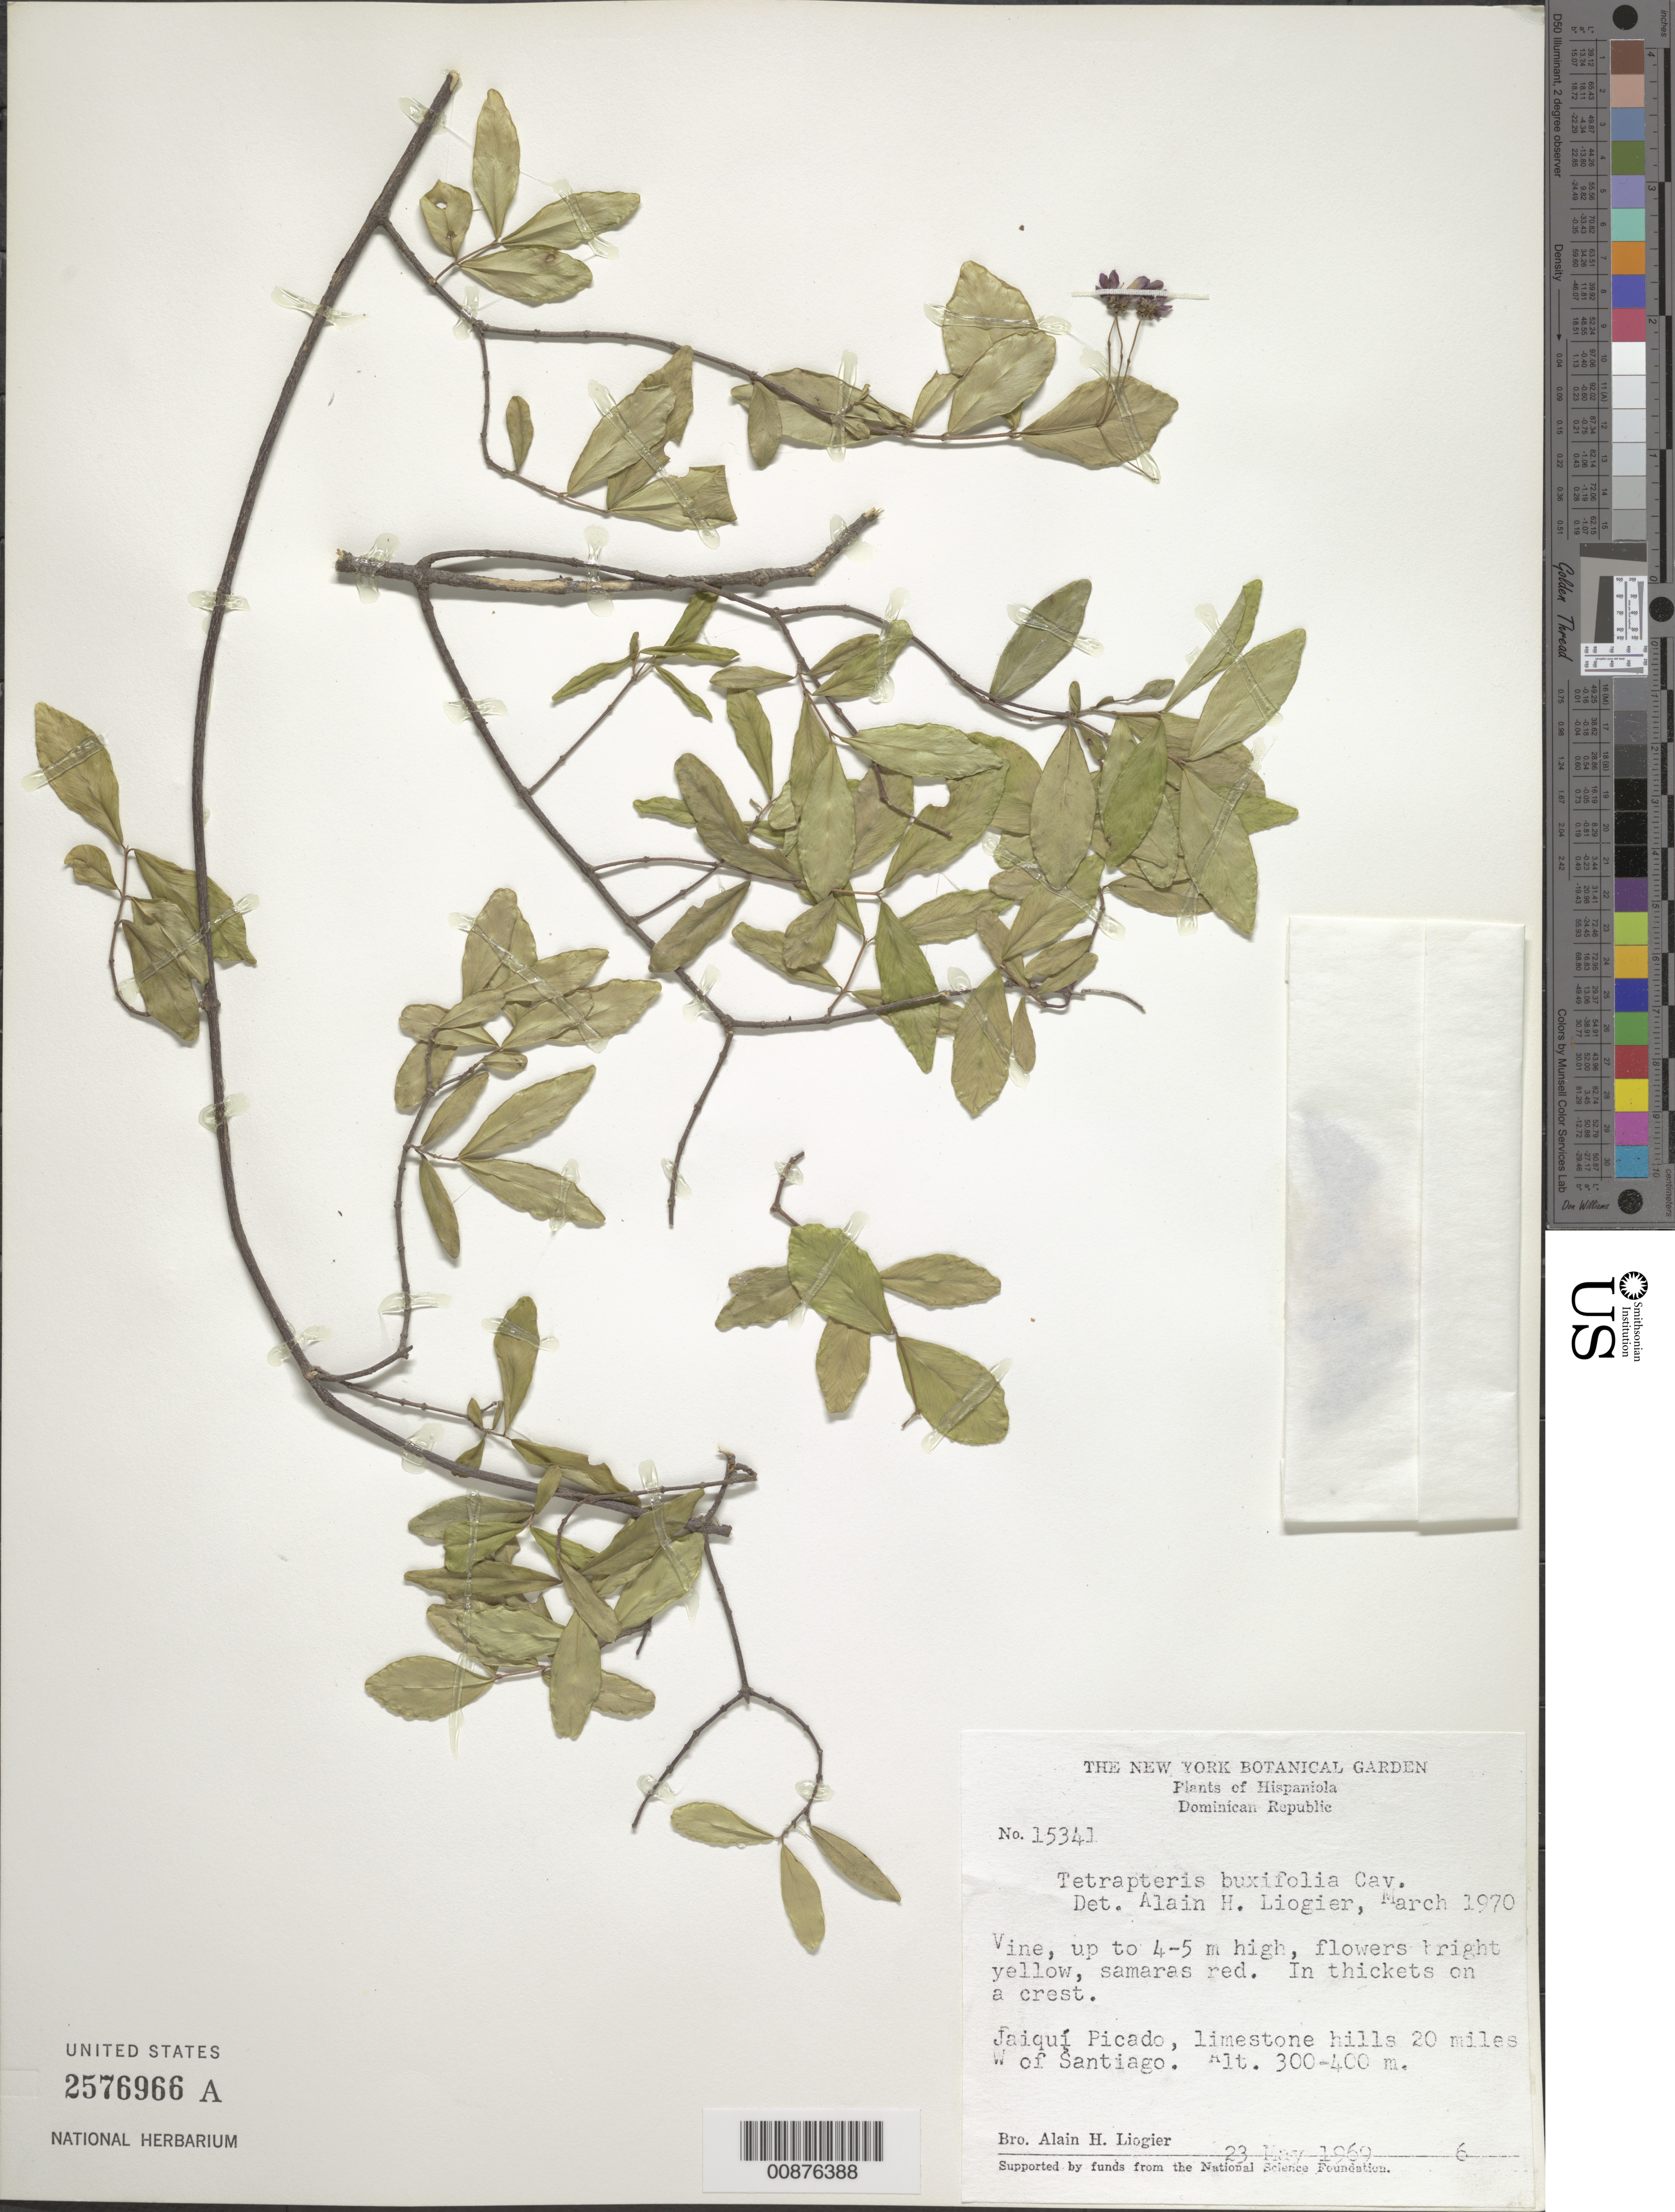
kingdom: Plantae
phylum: Tracheophyta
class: Magnoliopsida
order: Malpighiales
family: Malpighiaceae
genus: Tetrapterys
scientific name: Tetrapterys buxifolia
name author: Cav.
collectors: A. H. Liogier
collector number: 15341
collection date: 1969-05-23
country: Dominican Republic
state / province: Santiago Rodríguez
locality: Hispaniola. Jaiquí, Picado, limestone hills 20 miles W of Santiago.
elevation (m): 300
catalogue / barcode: US 2576966A